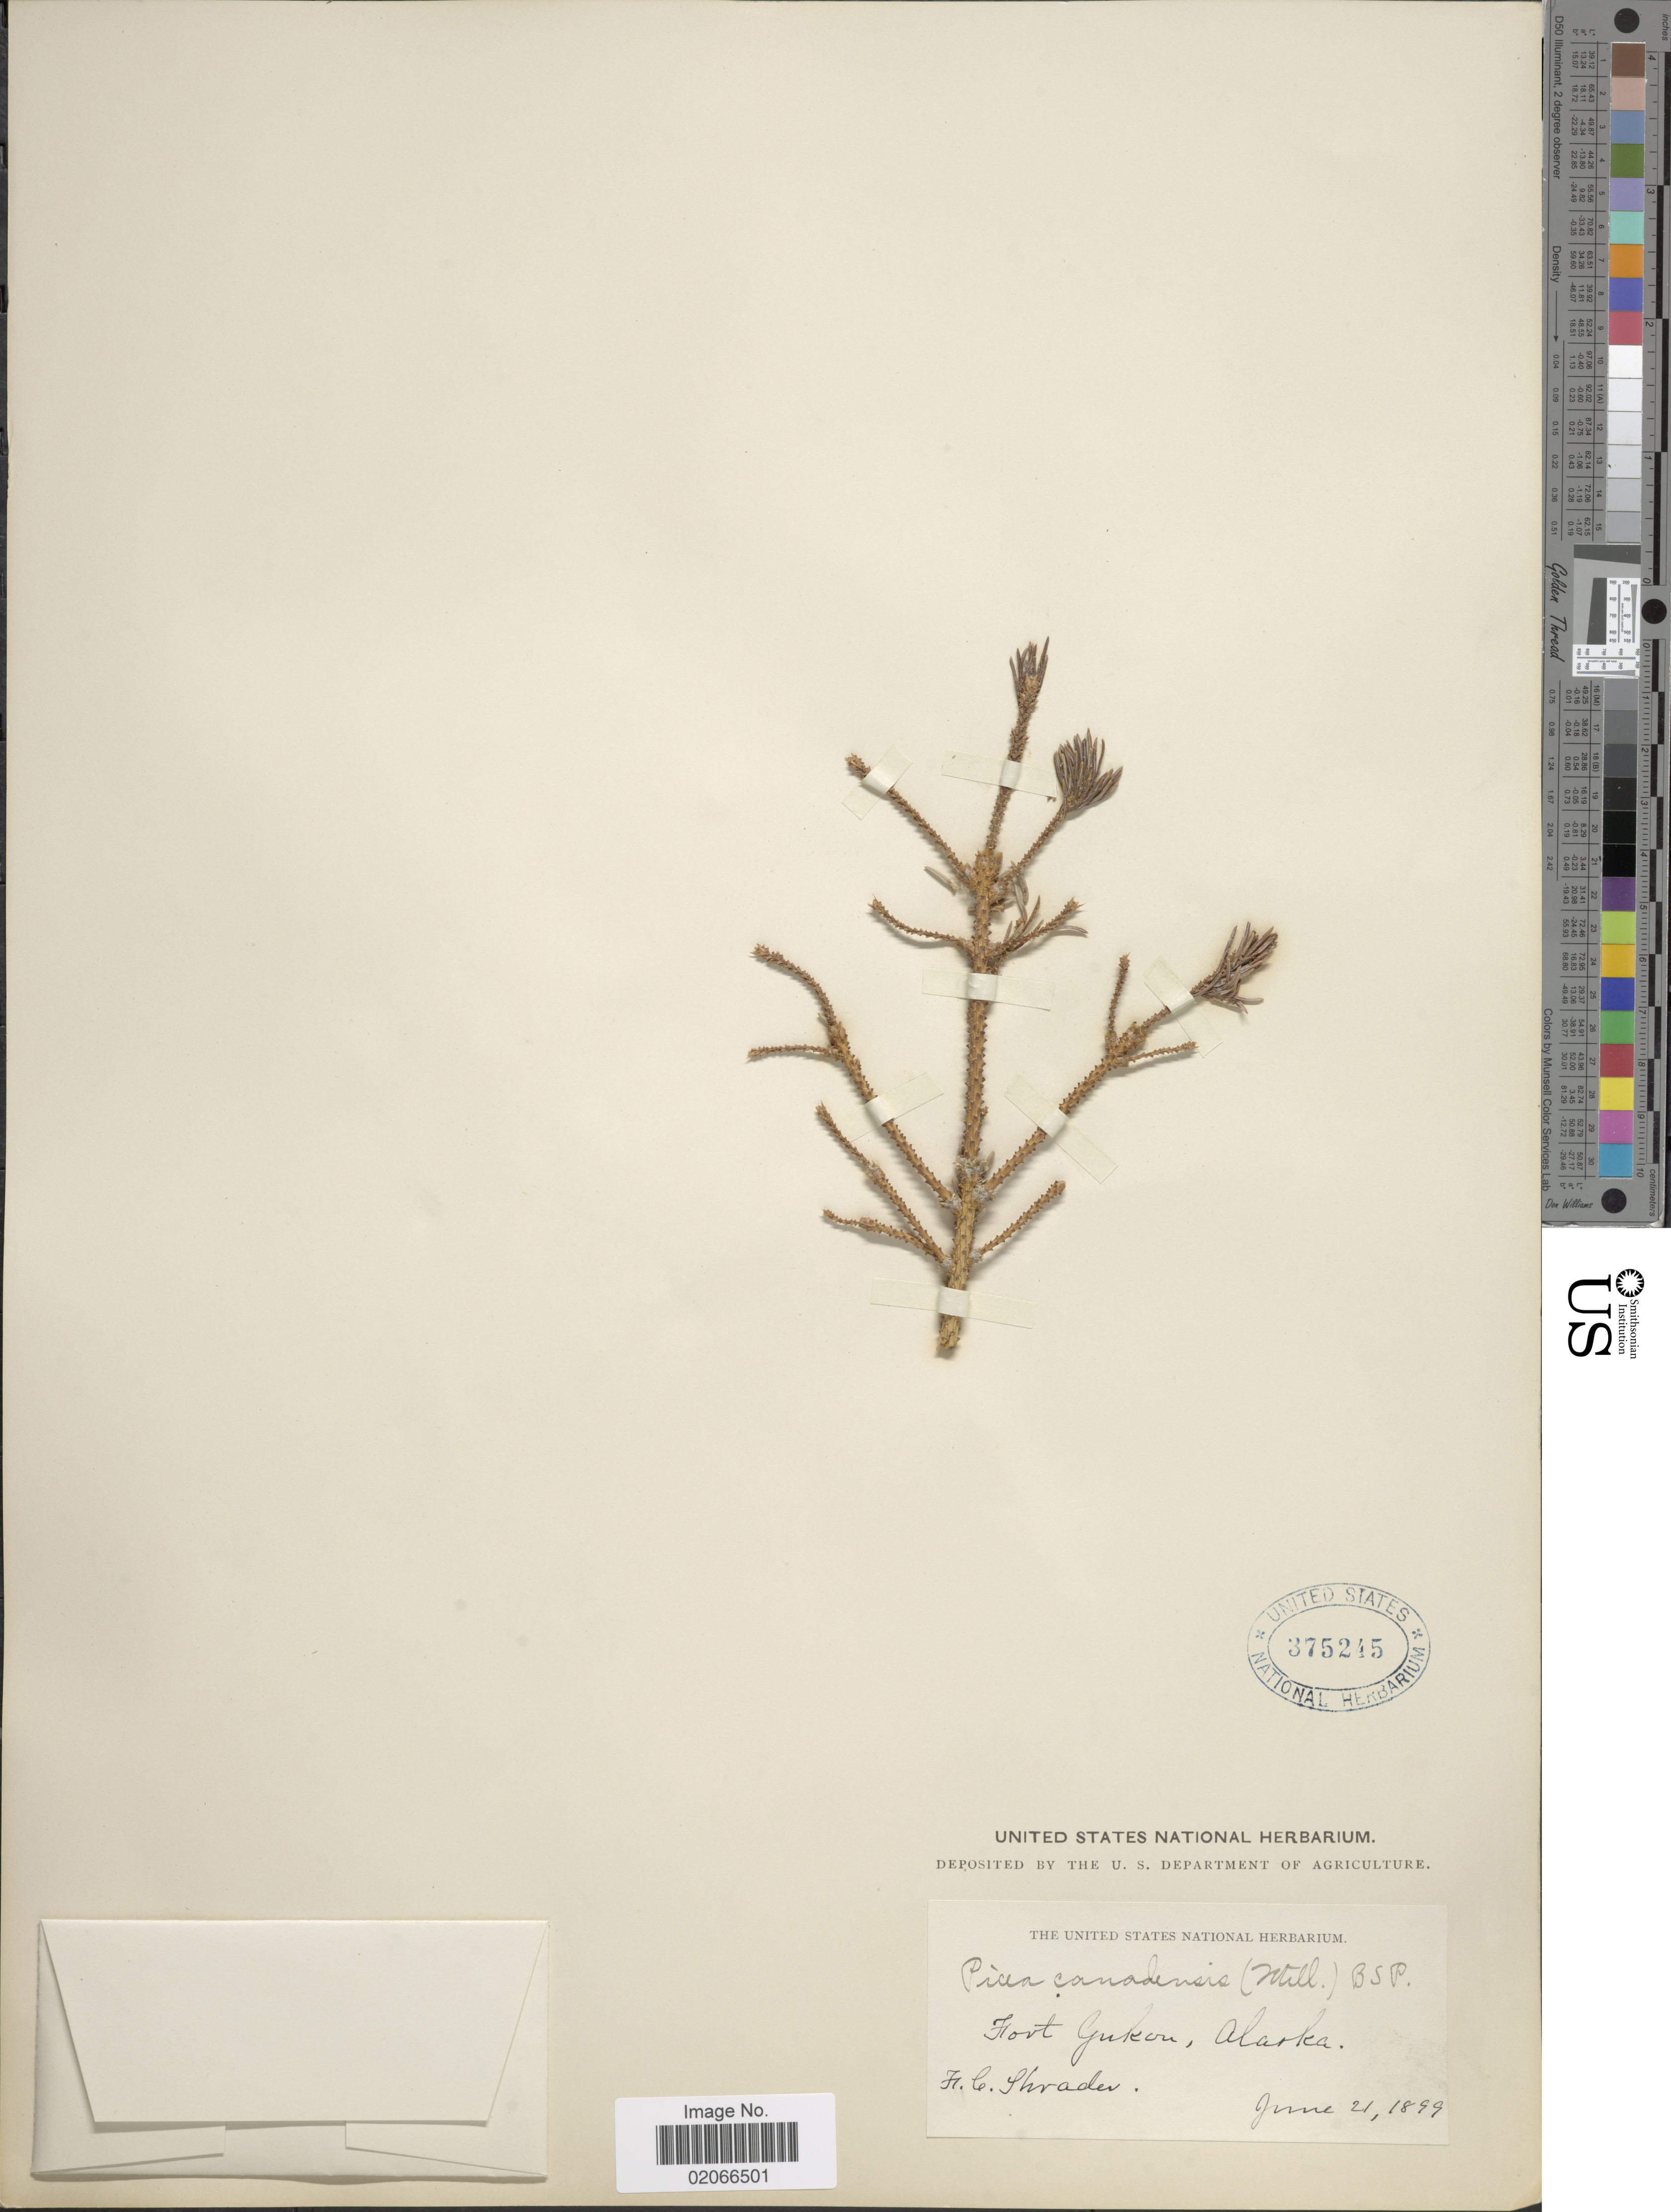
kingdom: Plantae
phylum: Tracheophyta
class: Pinopsida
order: Pinales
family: Pinaceae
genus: Picea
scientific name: Picea glauca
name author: (Moench) Voss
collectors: F. Shrader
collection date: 1899-06-21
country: United States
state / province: Alaska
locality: Fort Gukon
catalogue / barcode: US 375245